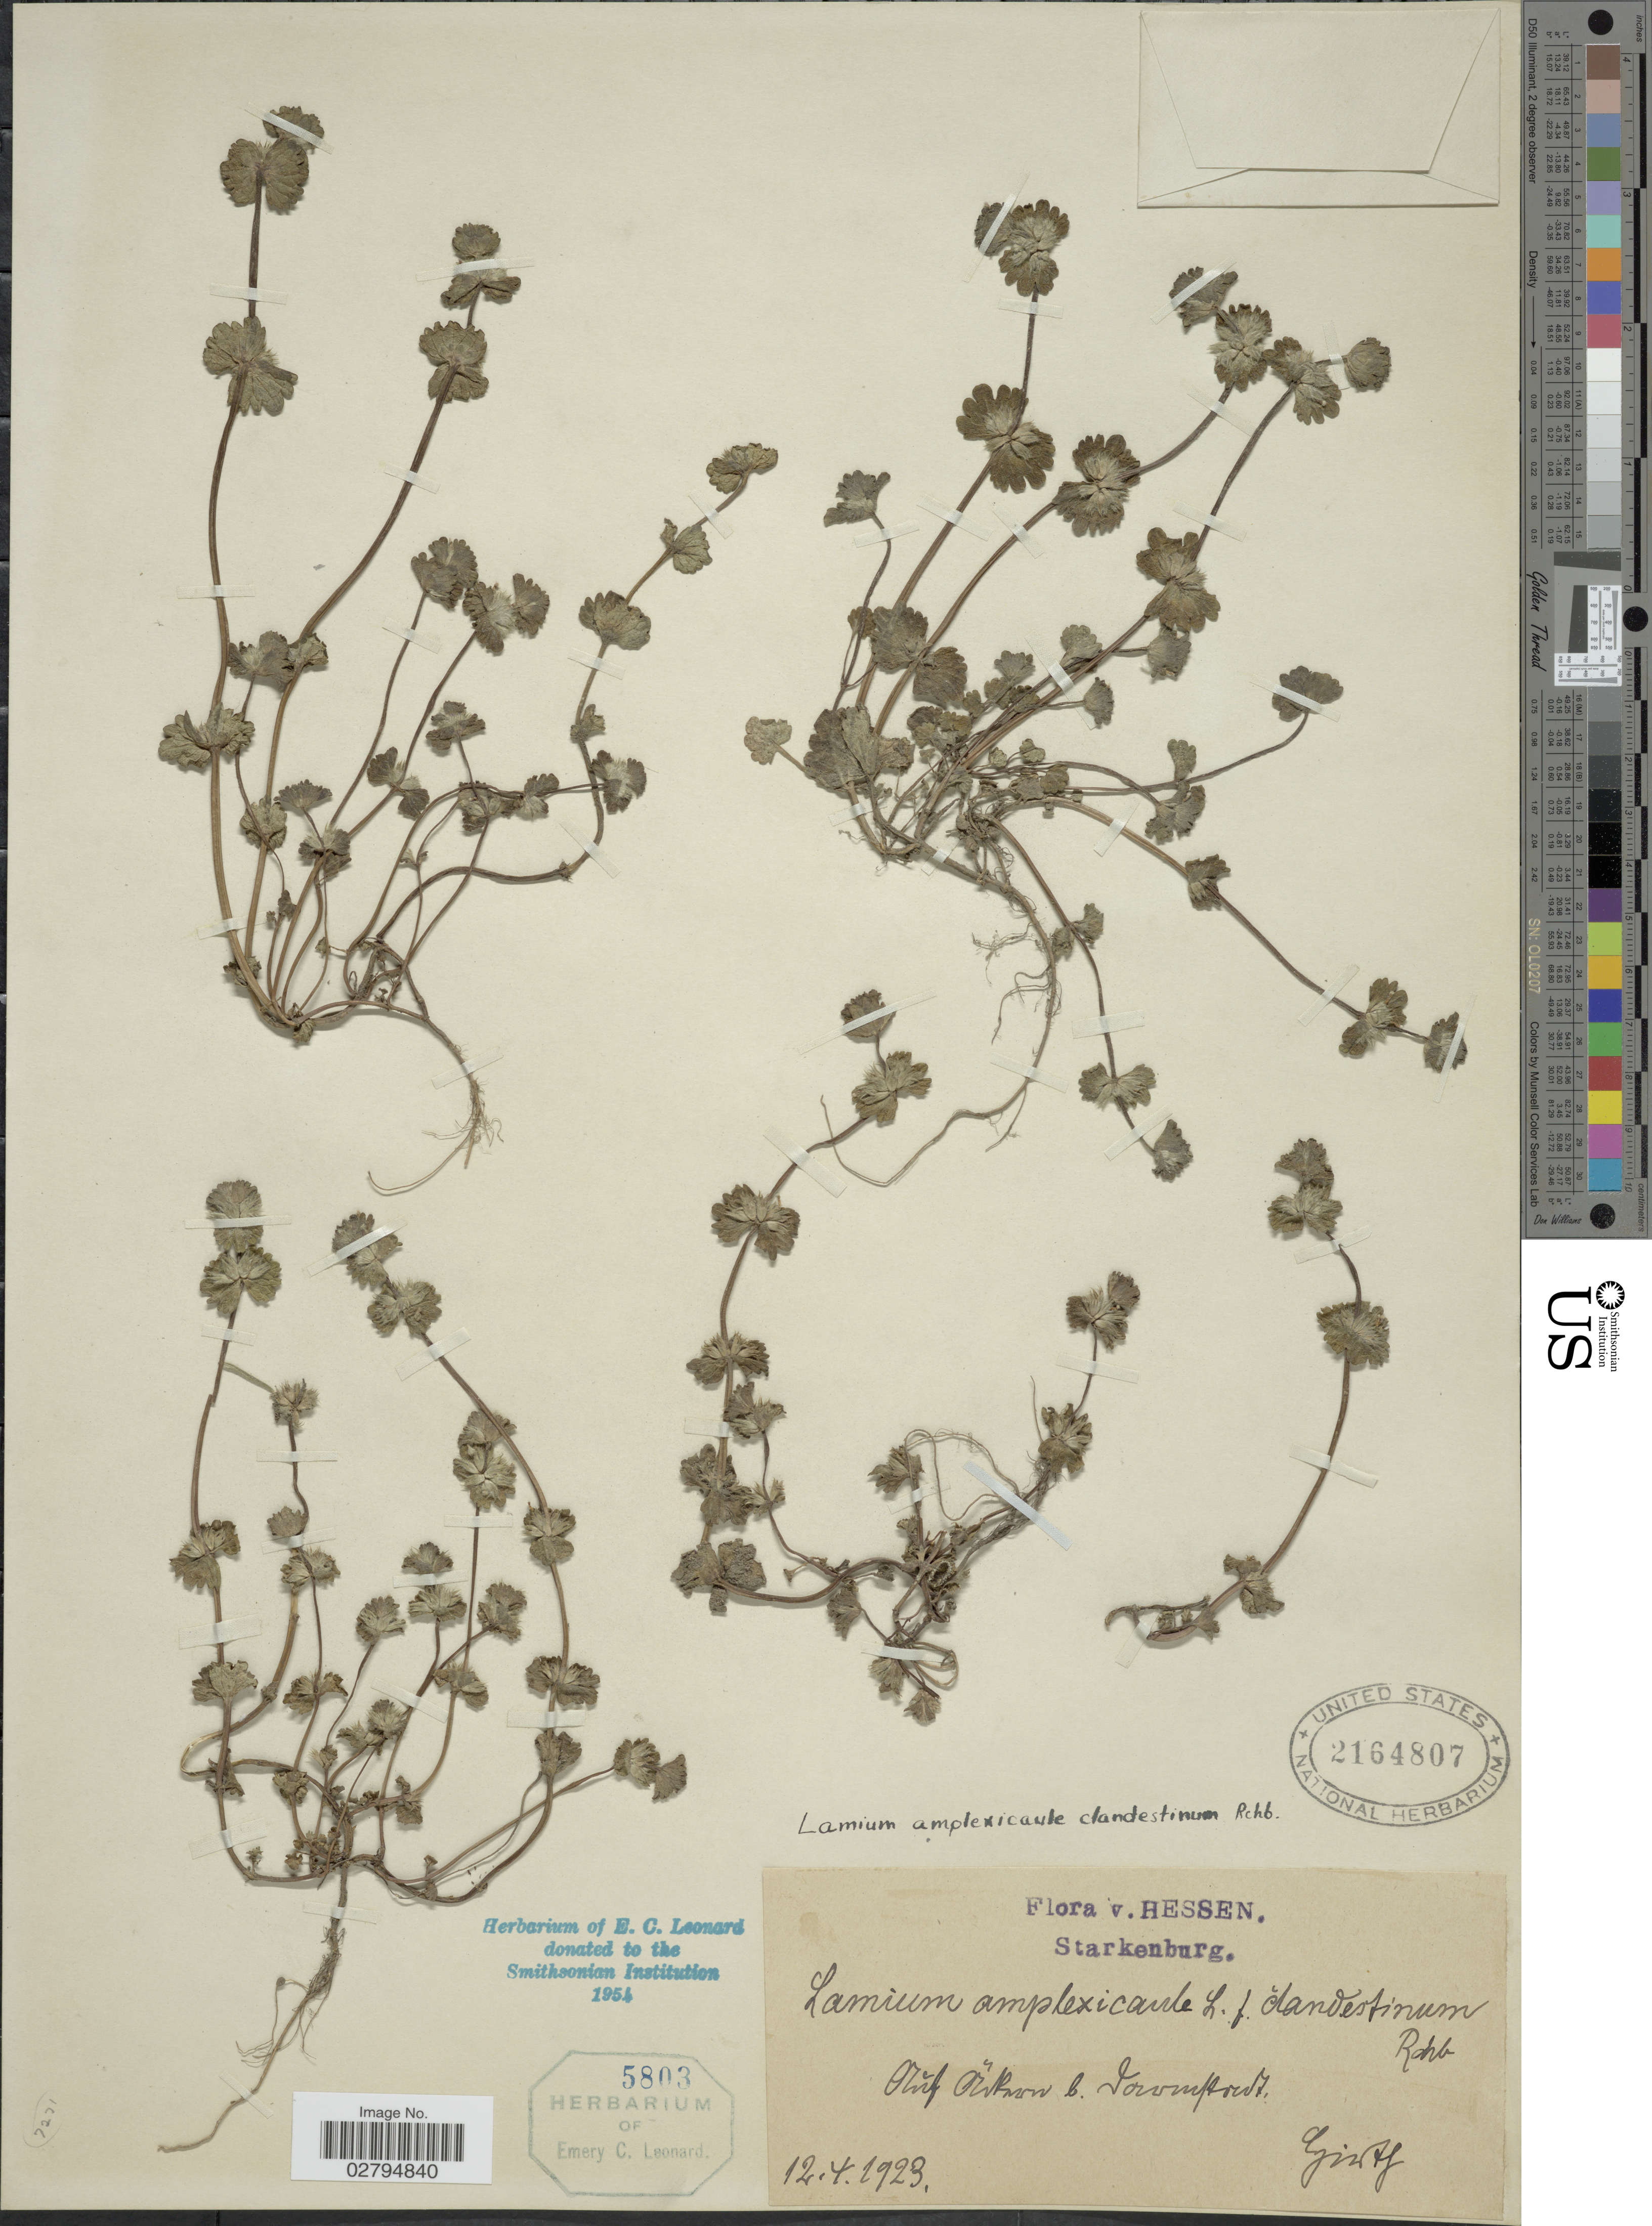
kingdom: Plantae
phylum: Tracheophyta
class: Magnoliopsida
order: Lamiales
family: Lamiaceae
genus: Lamium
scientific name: Lamium amplexicaule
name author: L.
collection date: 1923-04-12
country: Germany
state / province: Hesse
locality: Starkenburg. Auf Aikow b. Soromfordt. [interpreted]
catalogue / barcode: US 2164807